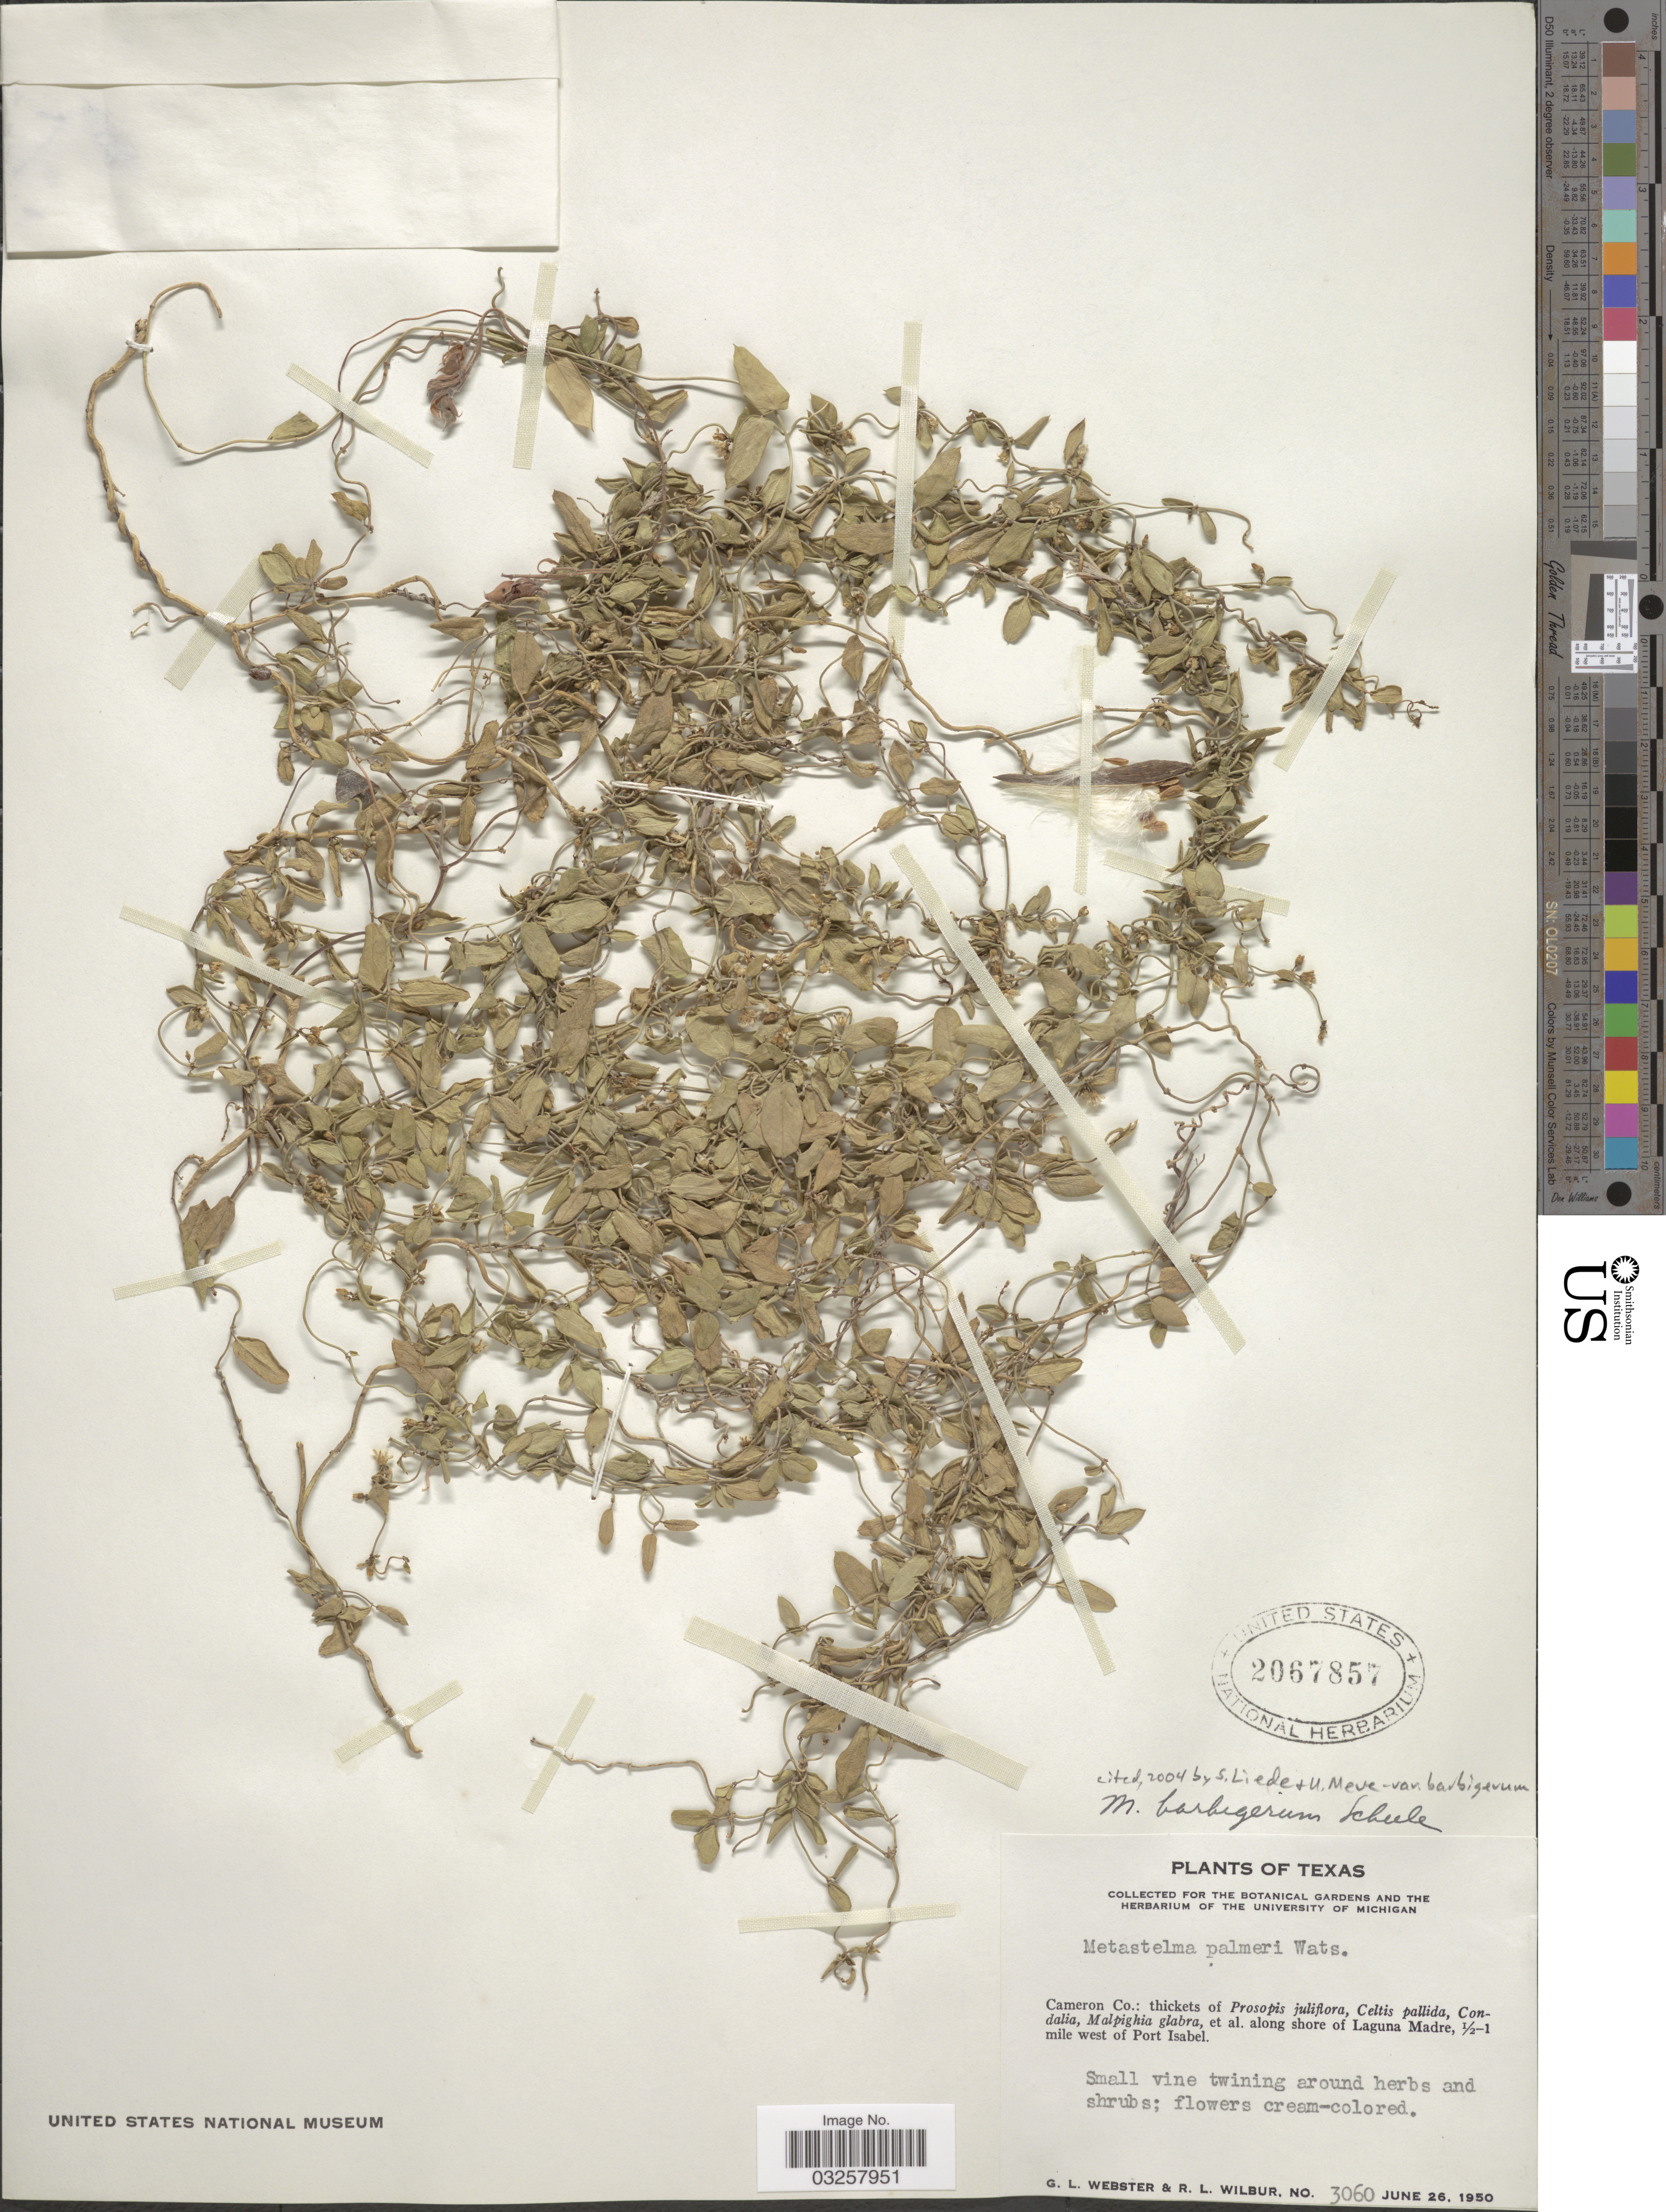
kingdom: Plantae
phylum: Tracheophyta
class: Magnoliopsida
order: Gentianales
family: Apocynaceae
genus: Metastelma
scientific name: Metastelma barbigerum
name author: Scheele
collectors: G. L. Webster & R. L. Wilbur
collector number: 3060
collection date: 1950-06-26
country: United States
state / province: Texas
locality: Cameron Co.: along shore of Laguna Madre, ½-1 mile west of Port Isabel.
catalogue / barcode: US 2067857